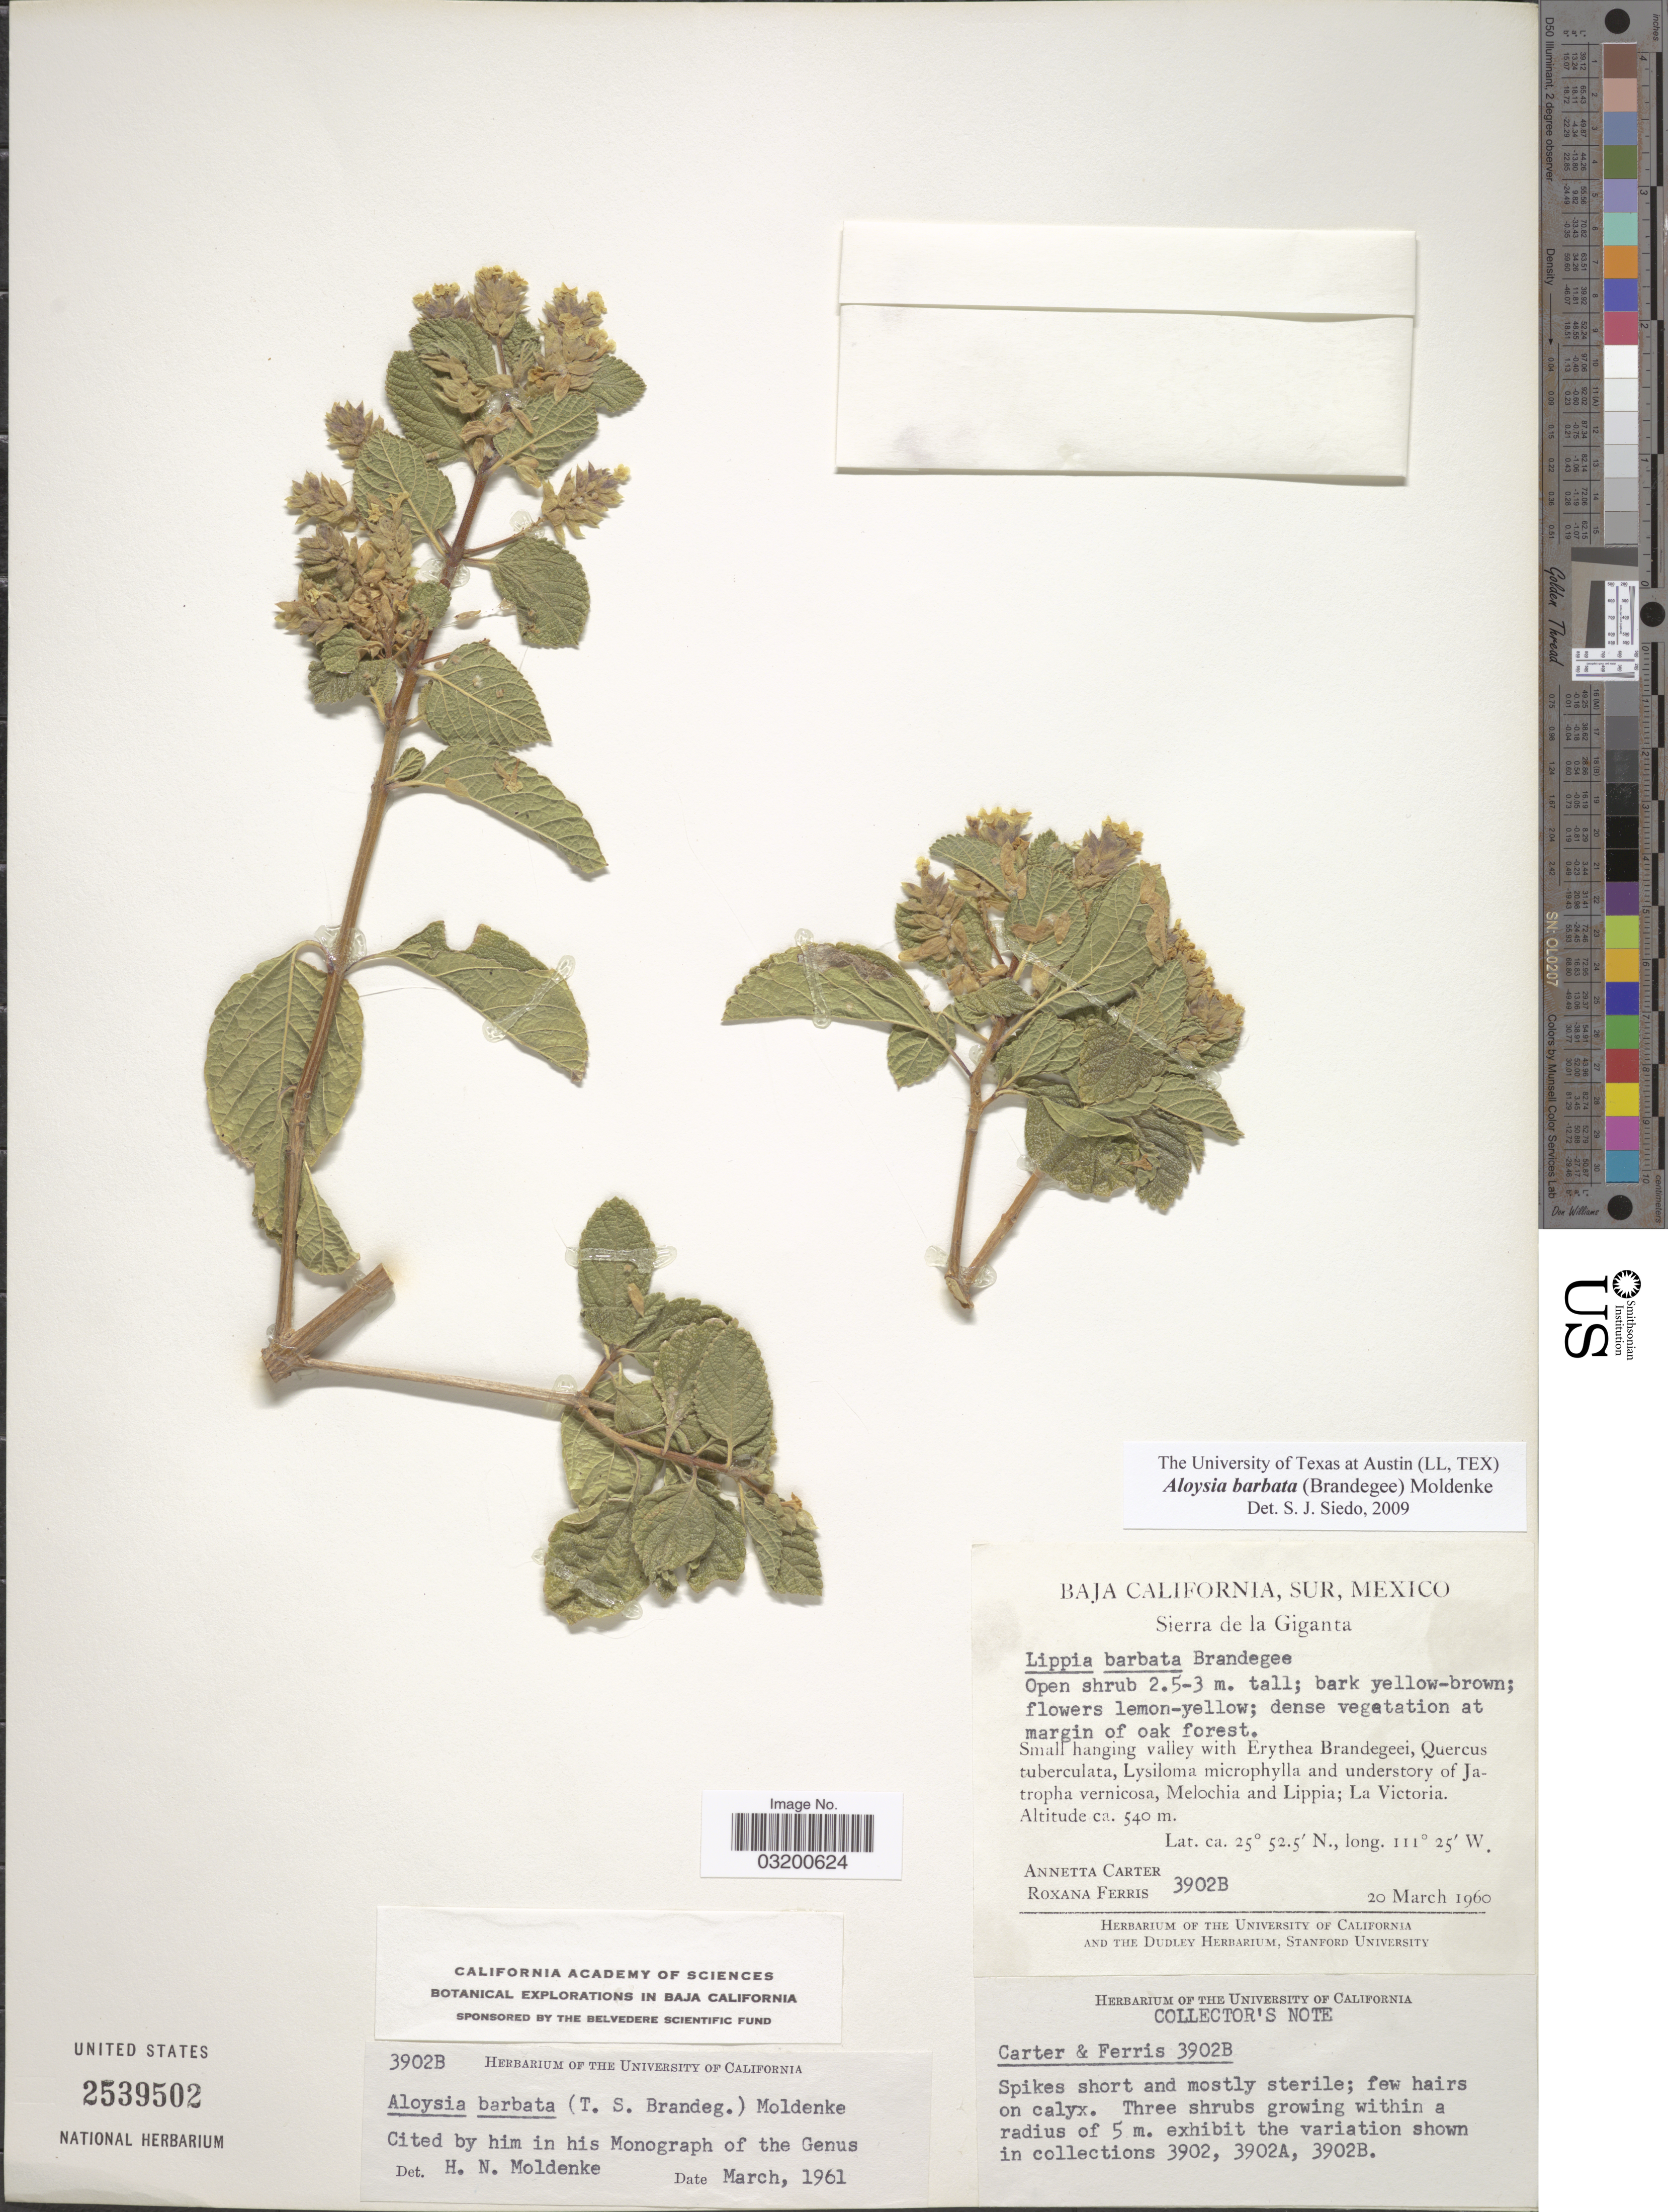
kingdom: Plantae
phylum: Tracheophyta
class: Magnoliopsida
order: Lamiales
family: Verbenaceae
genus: Aloysia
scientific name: Aloysia barbata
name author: (Brandegee) Moldenke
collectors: A. Carter & R. S. Ferris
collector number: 3902B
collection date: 1960-03-20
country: Mexico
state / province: Baja California Sur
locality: Sierra de la Giganta. La Victoria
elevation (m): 540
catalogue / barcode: US 2539502